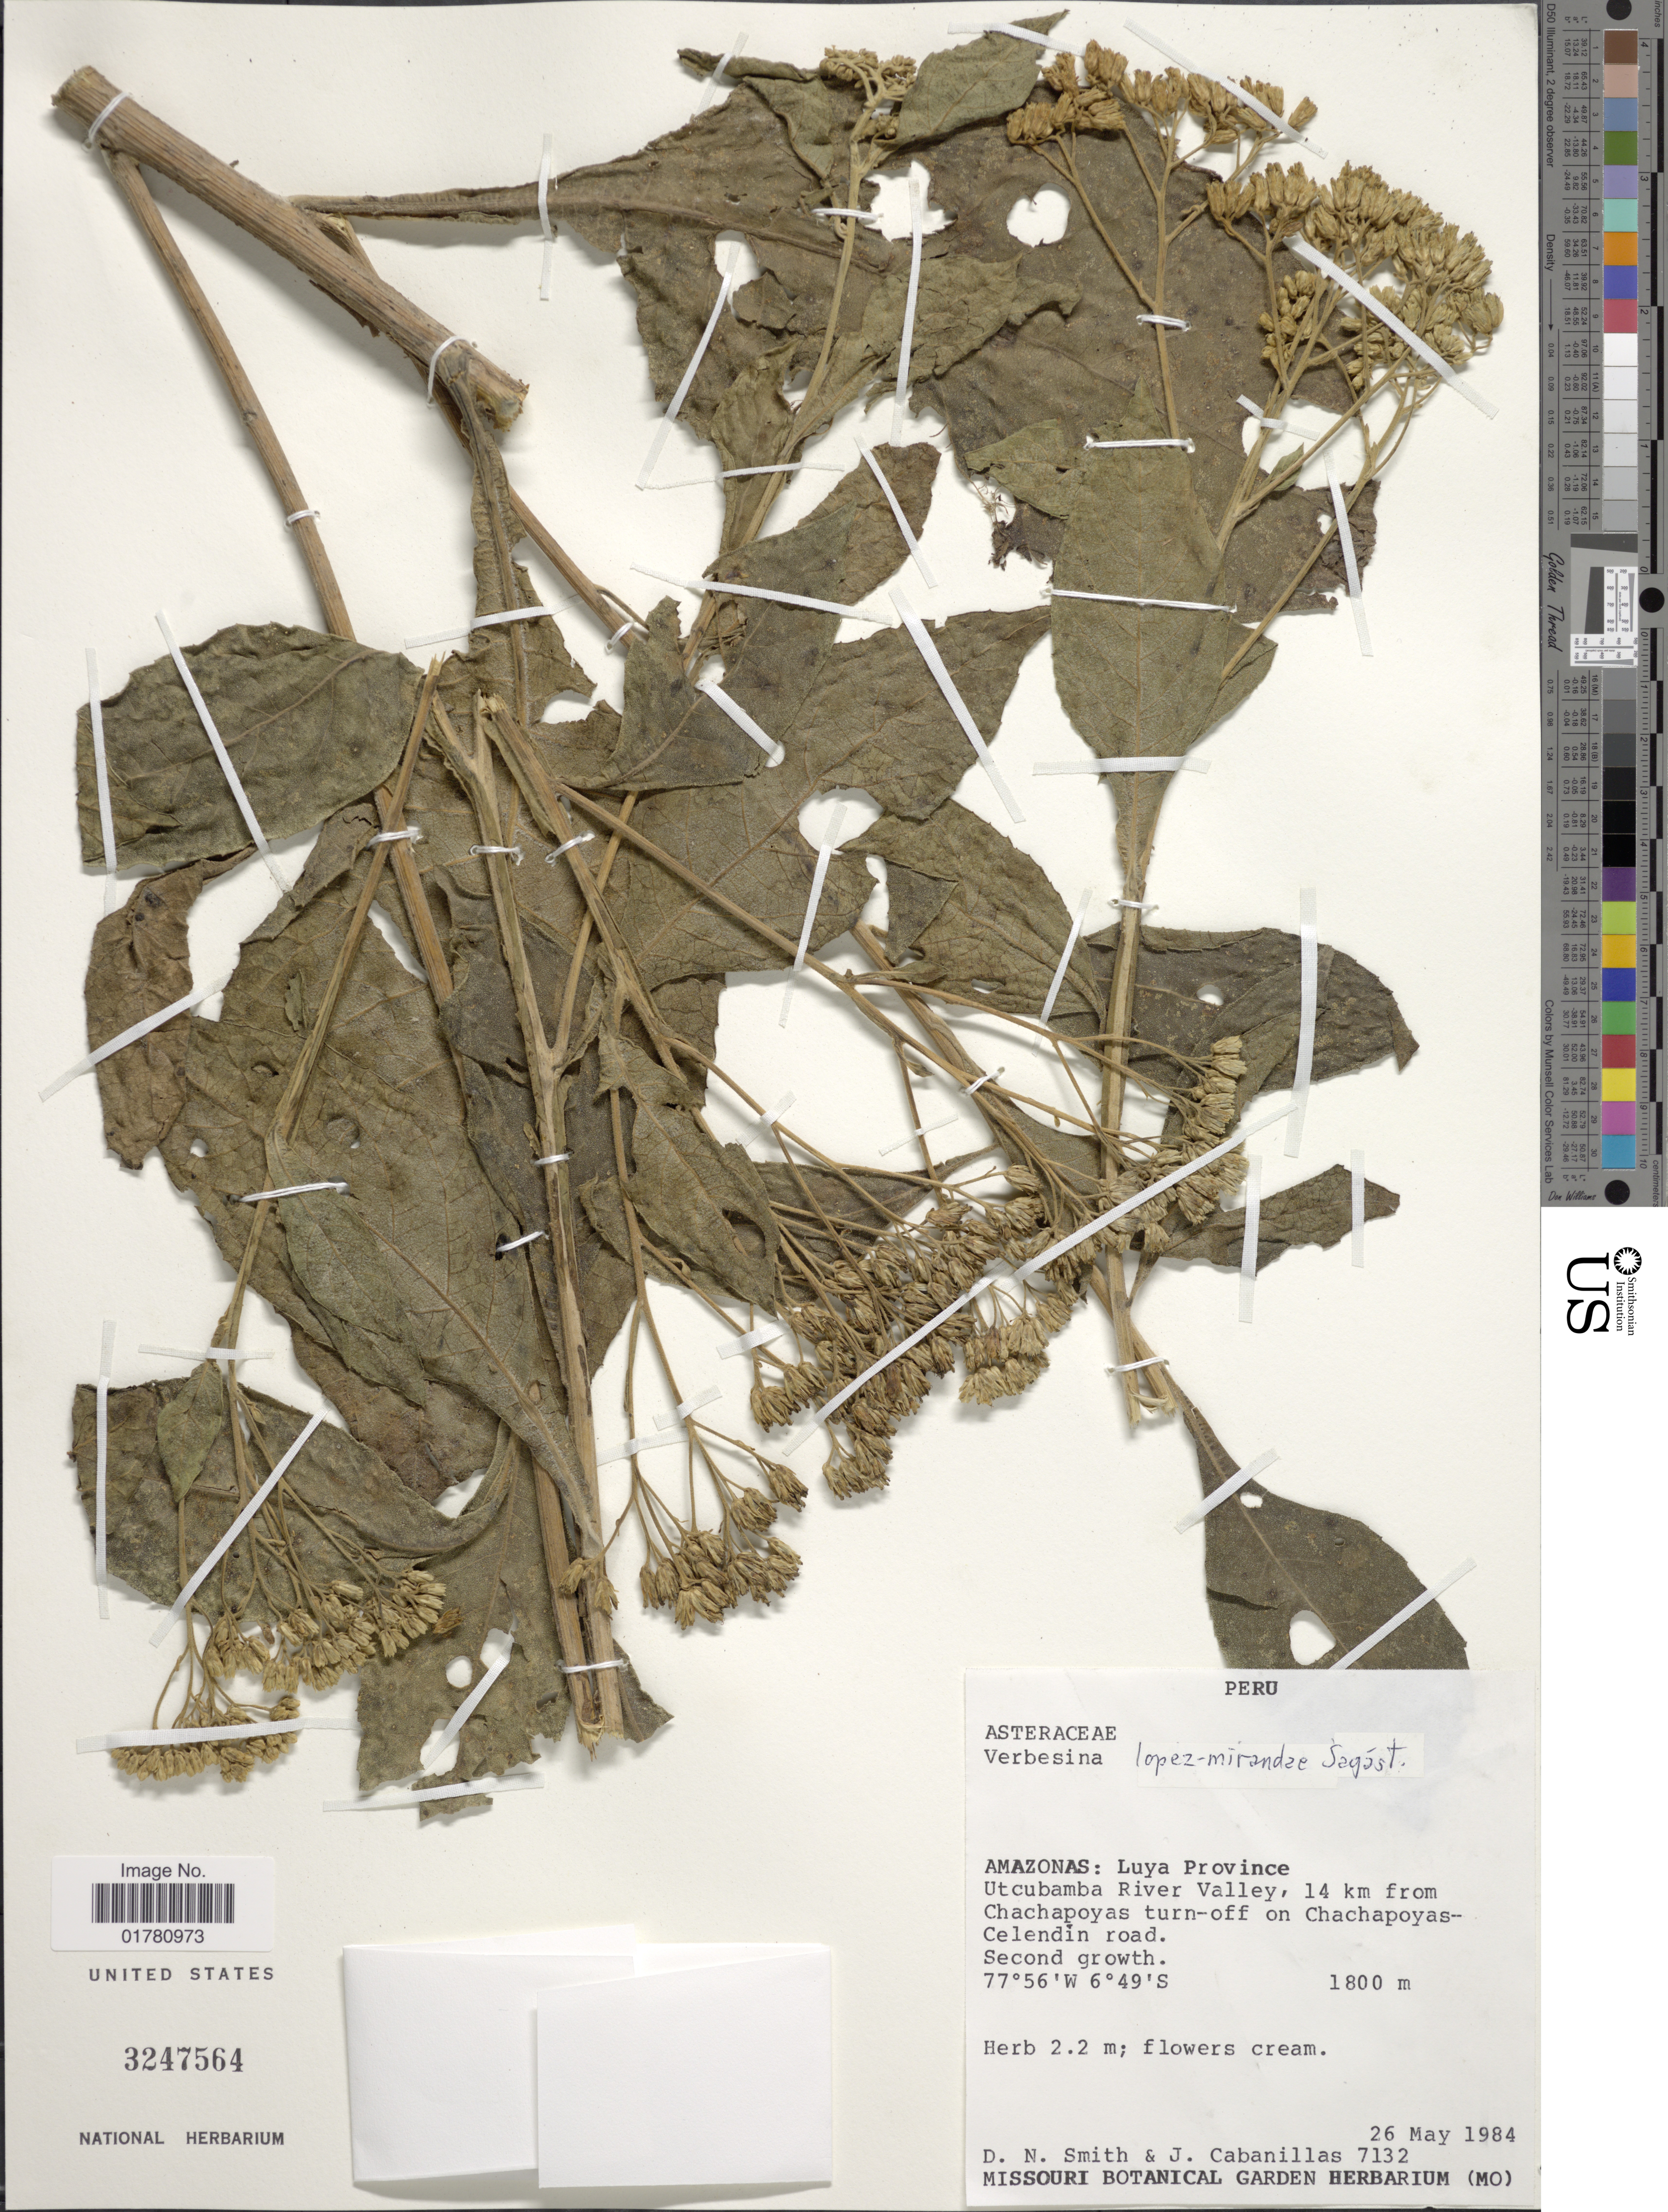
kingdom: Plantae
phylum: Tracheophyta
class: Magnoliopsida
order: Asterales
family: Asteraceae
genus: Verbesina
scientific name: Verbesina lopez-mirandae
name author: Sagást.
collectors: D. Smith & J. Cabanillas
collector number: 7132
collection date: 1984-05-26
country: Peru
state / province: Amazonas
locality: Luya Province Utcubamba River Valley, 14 km from Chachapoyas urn-off on Chachapoyas-Celendin road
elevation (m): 1800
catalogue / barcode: US 3247564